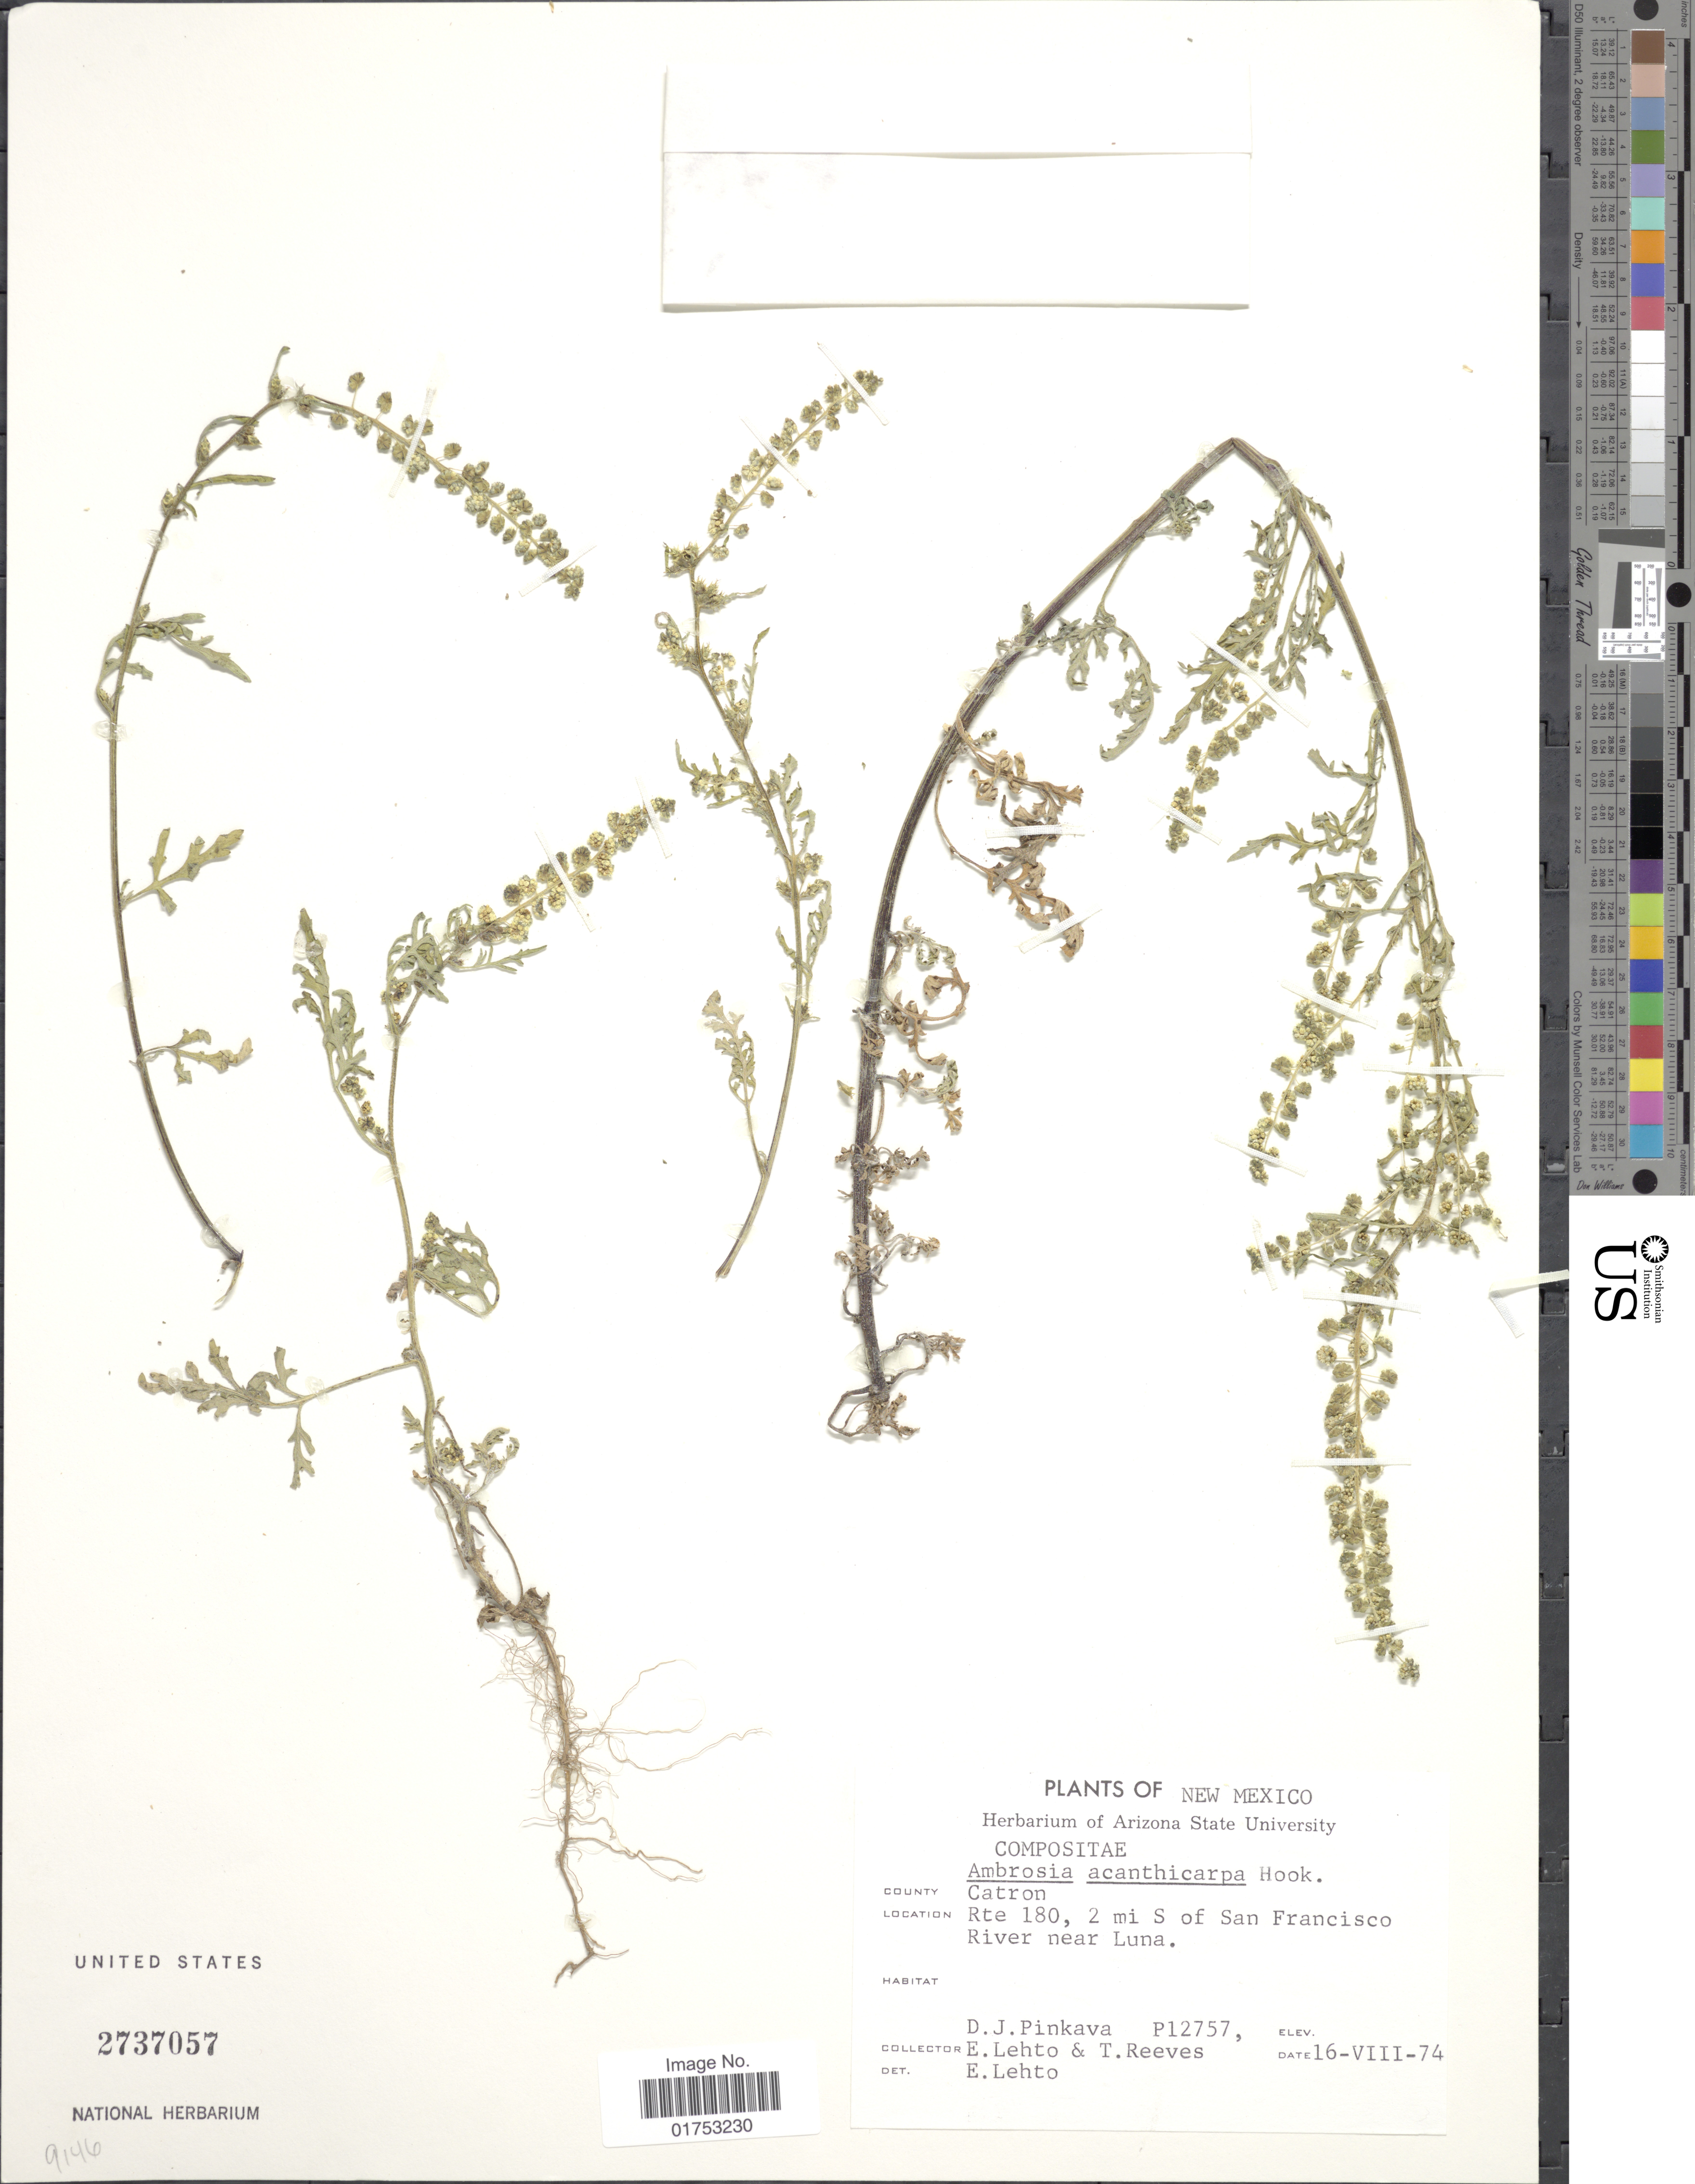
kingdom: Plantae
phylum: Tracheophyta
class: Magnoliopsida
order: Asterales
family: Asteraceae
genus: Ambrosia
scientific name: Ambrosia acanthicarpa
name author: Hook.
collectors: D. J. Pinkava, E. Lehto & T. Reeves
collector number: P12757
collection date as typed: Transcribed d/m/y: 16/8/74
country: United States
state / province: New Mexico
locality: County Catron, Rte 180, 2 mi S of San Francisco River near Luna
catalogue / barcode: US 2737057